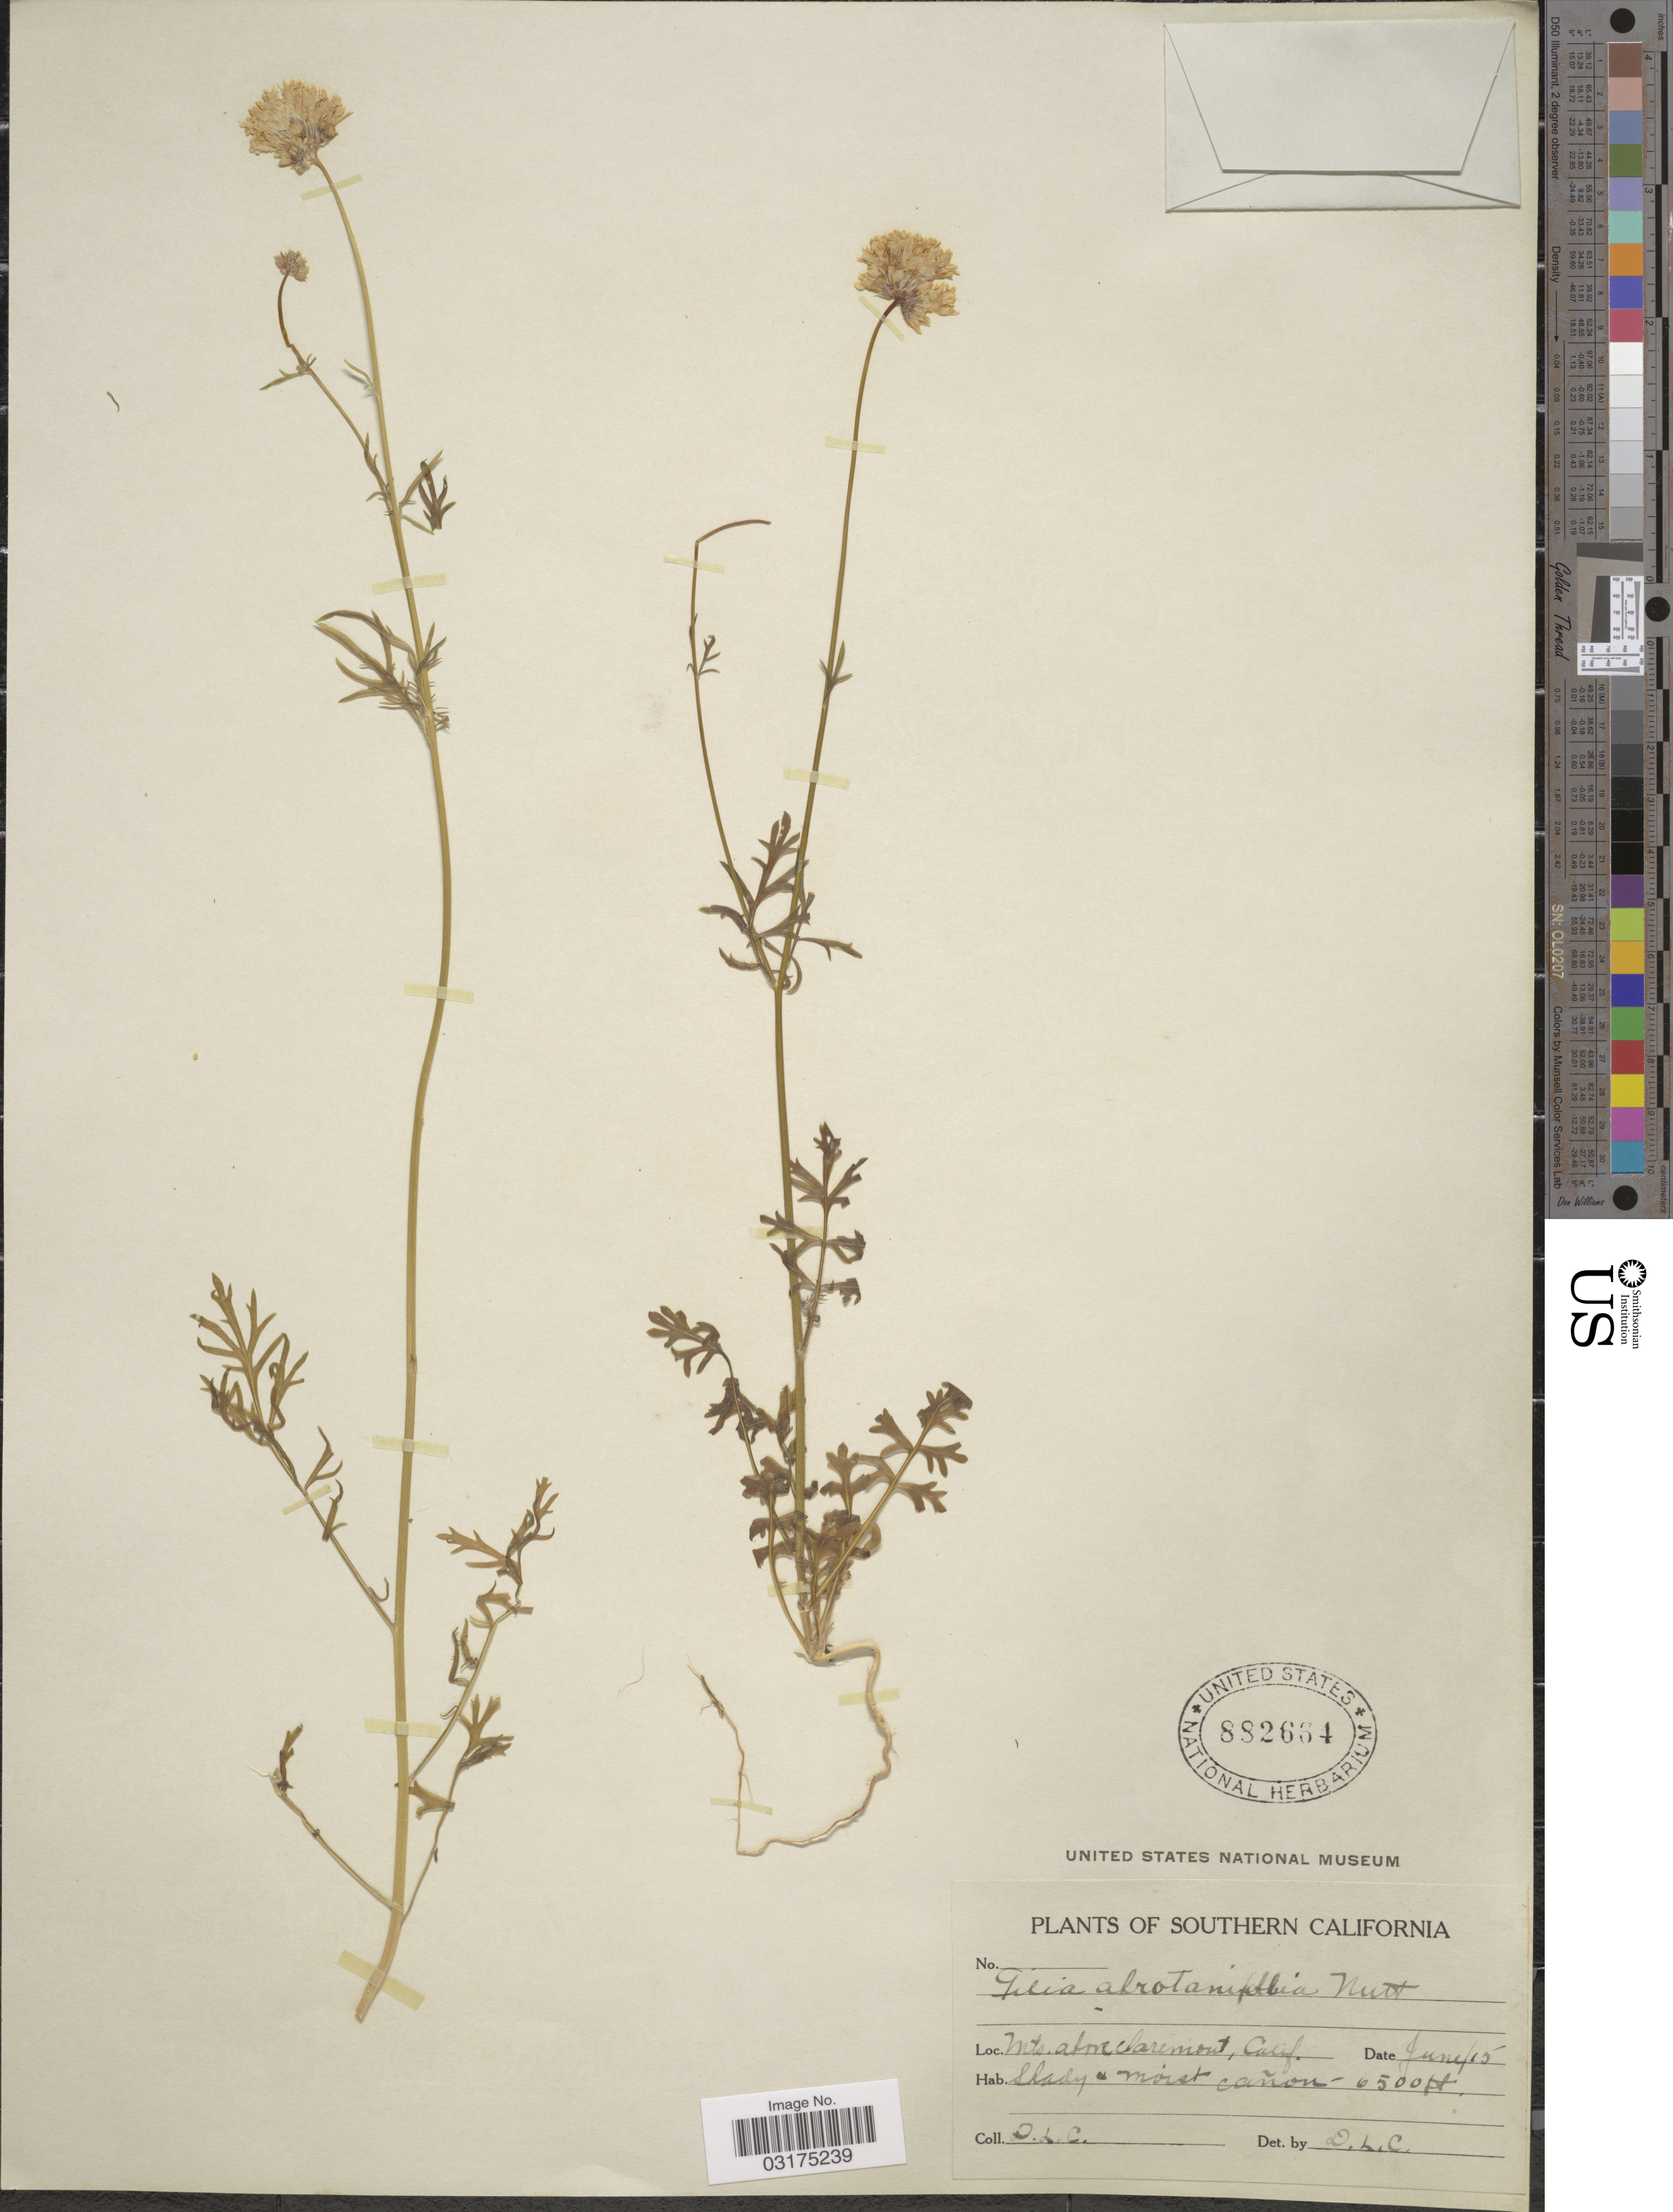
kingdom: Plantae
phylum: Tracheophyta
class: Magnoliopsida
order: Ericales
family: Polemoniaceae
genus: Gilia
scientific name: Gilia capitata subsp. abrotanifolia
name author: (Nutt. ex Greene) V.E. Grant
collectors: D. L. C.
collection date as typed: Transcribed d/m/y: /6/15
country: United States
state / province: California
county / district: Los Angeles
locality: Southern California, Mts. above Claremont.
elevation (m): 1981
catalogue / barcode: US 882664